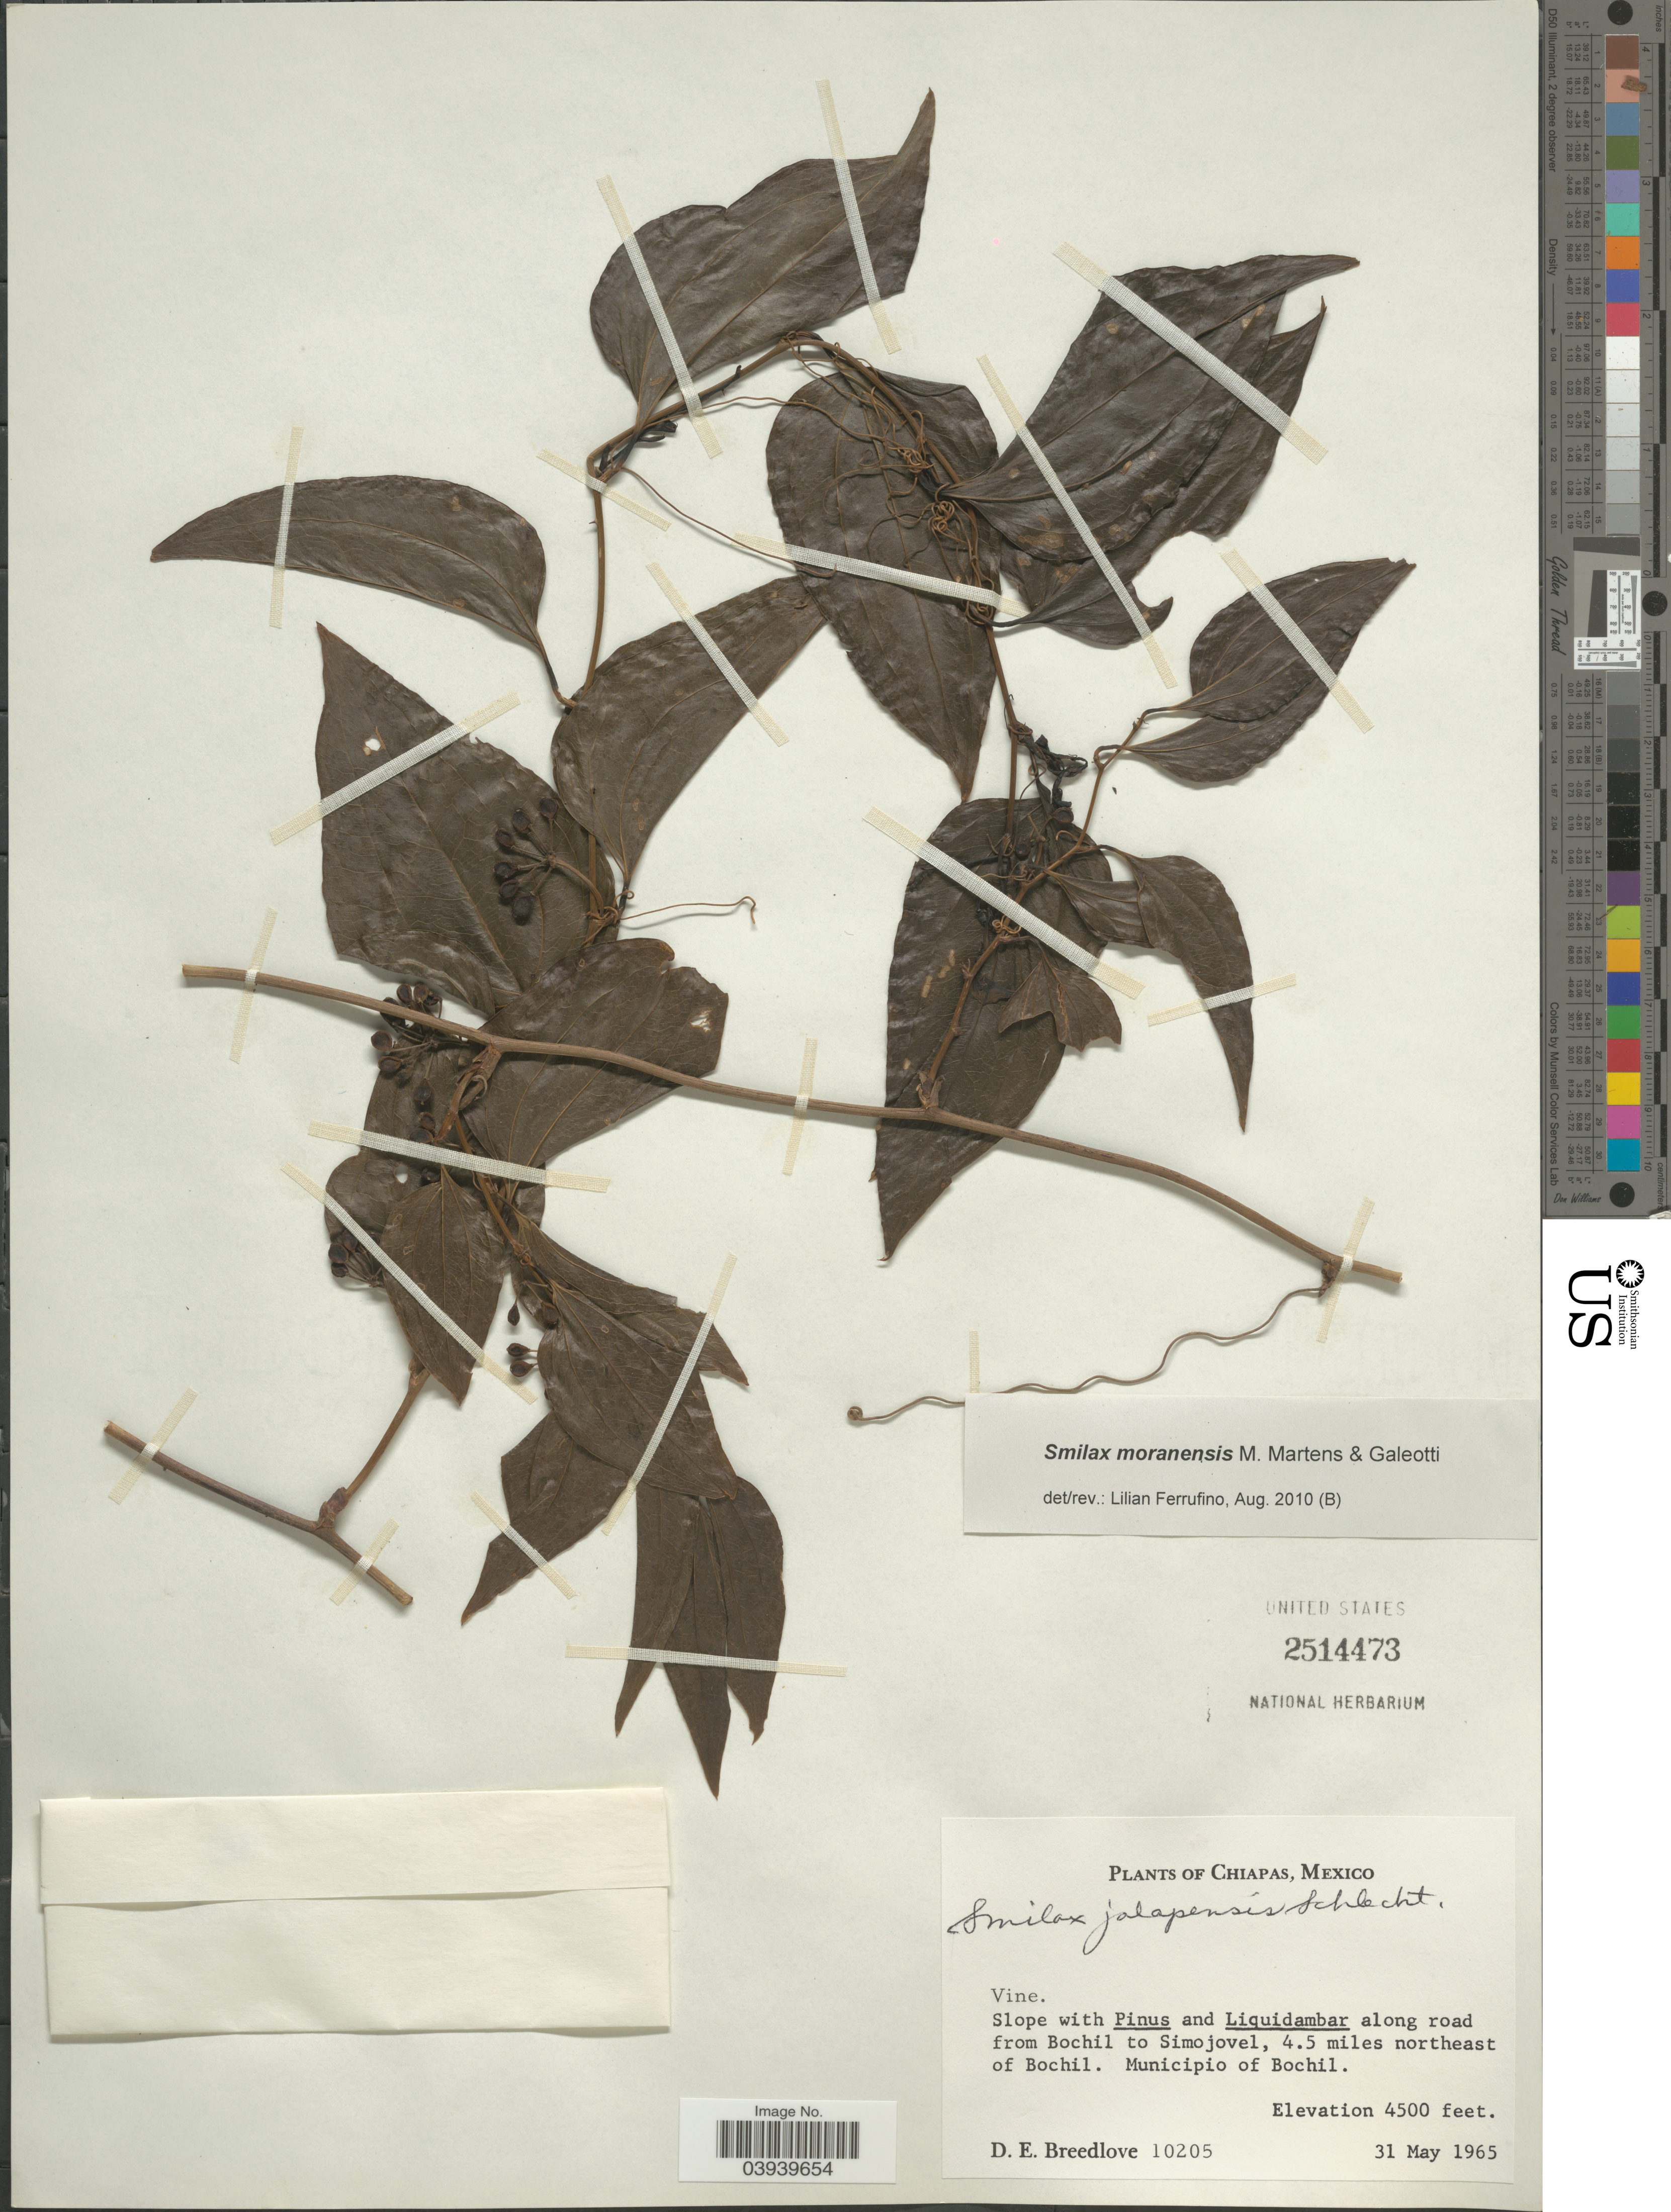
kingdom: Plantae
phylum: Tracheophyta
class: Liliopsida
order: Liliales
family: Smilacaceae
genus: Smilax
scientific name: Smilax moranensis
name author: M. Martens & Galeotti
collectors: D. E. Breedlove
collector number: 10205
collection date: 1965-05-31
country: Mexico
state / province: Chiapas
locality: Along road from Bochil to Simojovel, 4.5 miles northeast of Bochil. Municipio of Bochil.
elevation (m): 1372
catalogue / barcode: US 2514473